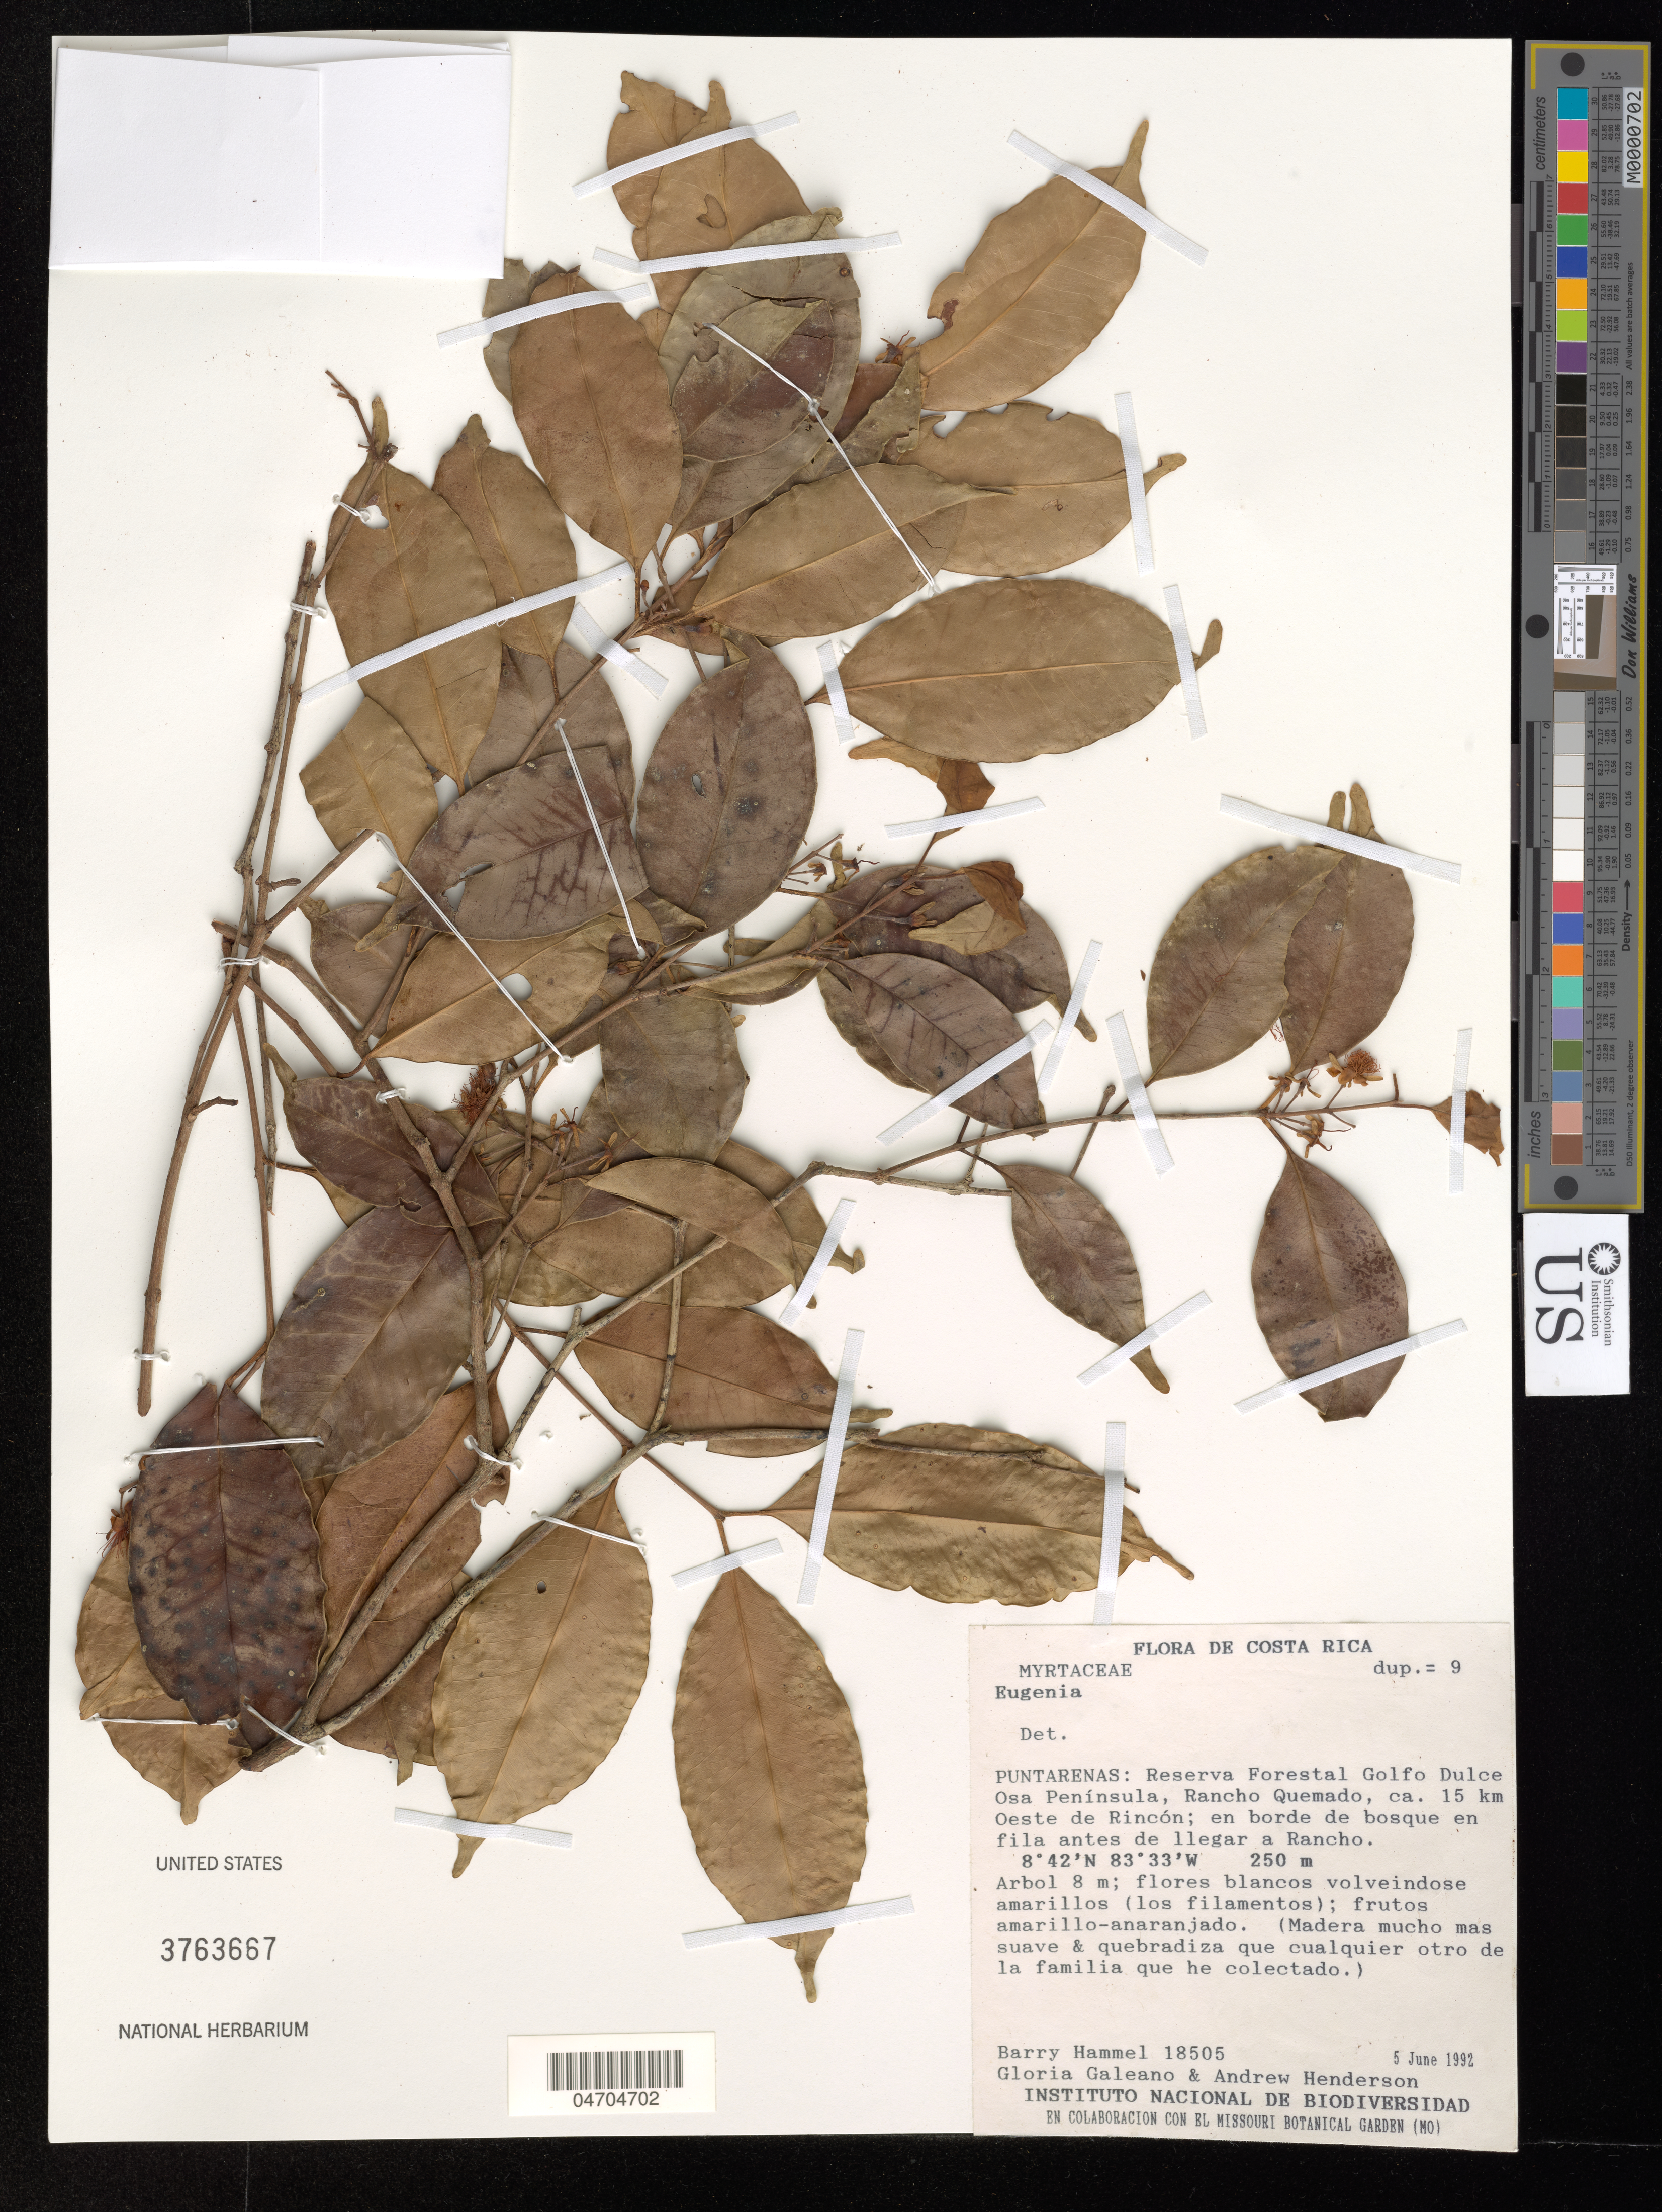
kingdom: Plantae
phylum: Tracheophyta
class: Magnoliopsida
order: Myrtales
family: Myrtaceae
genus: Eugenia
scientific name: Eugenia sp.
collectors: B. Hammel, G. Galeano & A. Henderson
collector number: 18505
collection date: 1992-06-05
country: Costa Rica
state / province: Puntarenas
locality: Reserva Forestal Golfo Dulce Osa Península, Rancho Quemado, ca. 15 km Oeste de Rincón; en borde de bosque en fila antes de llegar a Rancho.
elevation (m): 250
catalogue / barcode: US 3763667